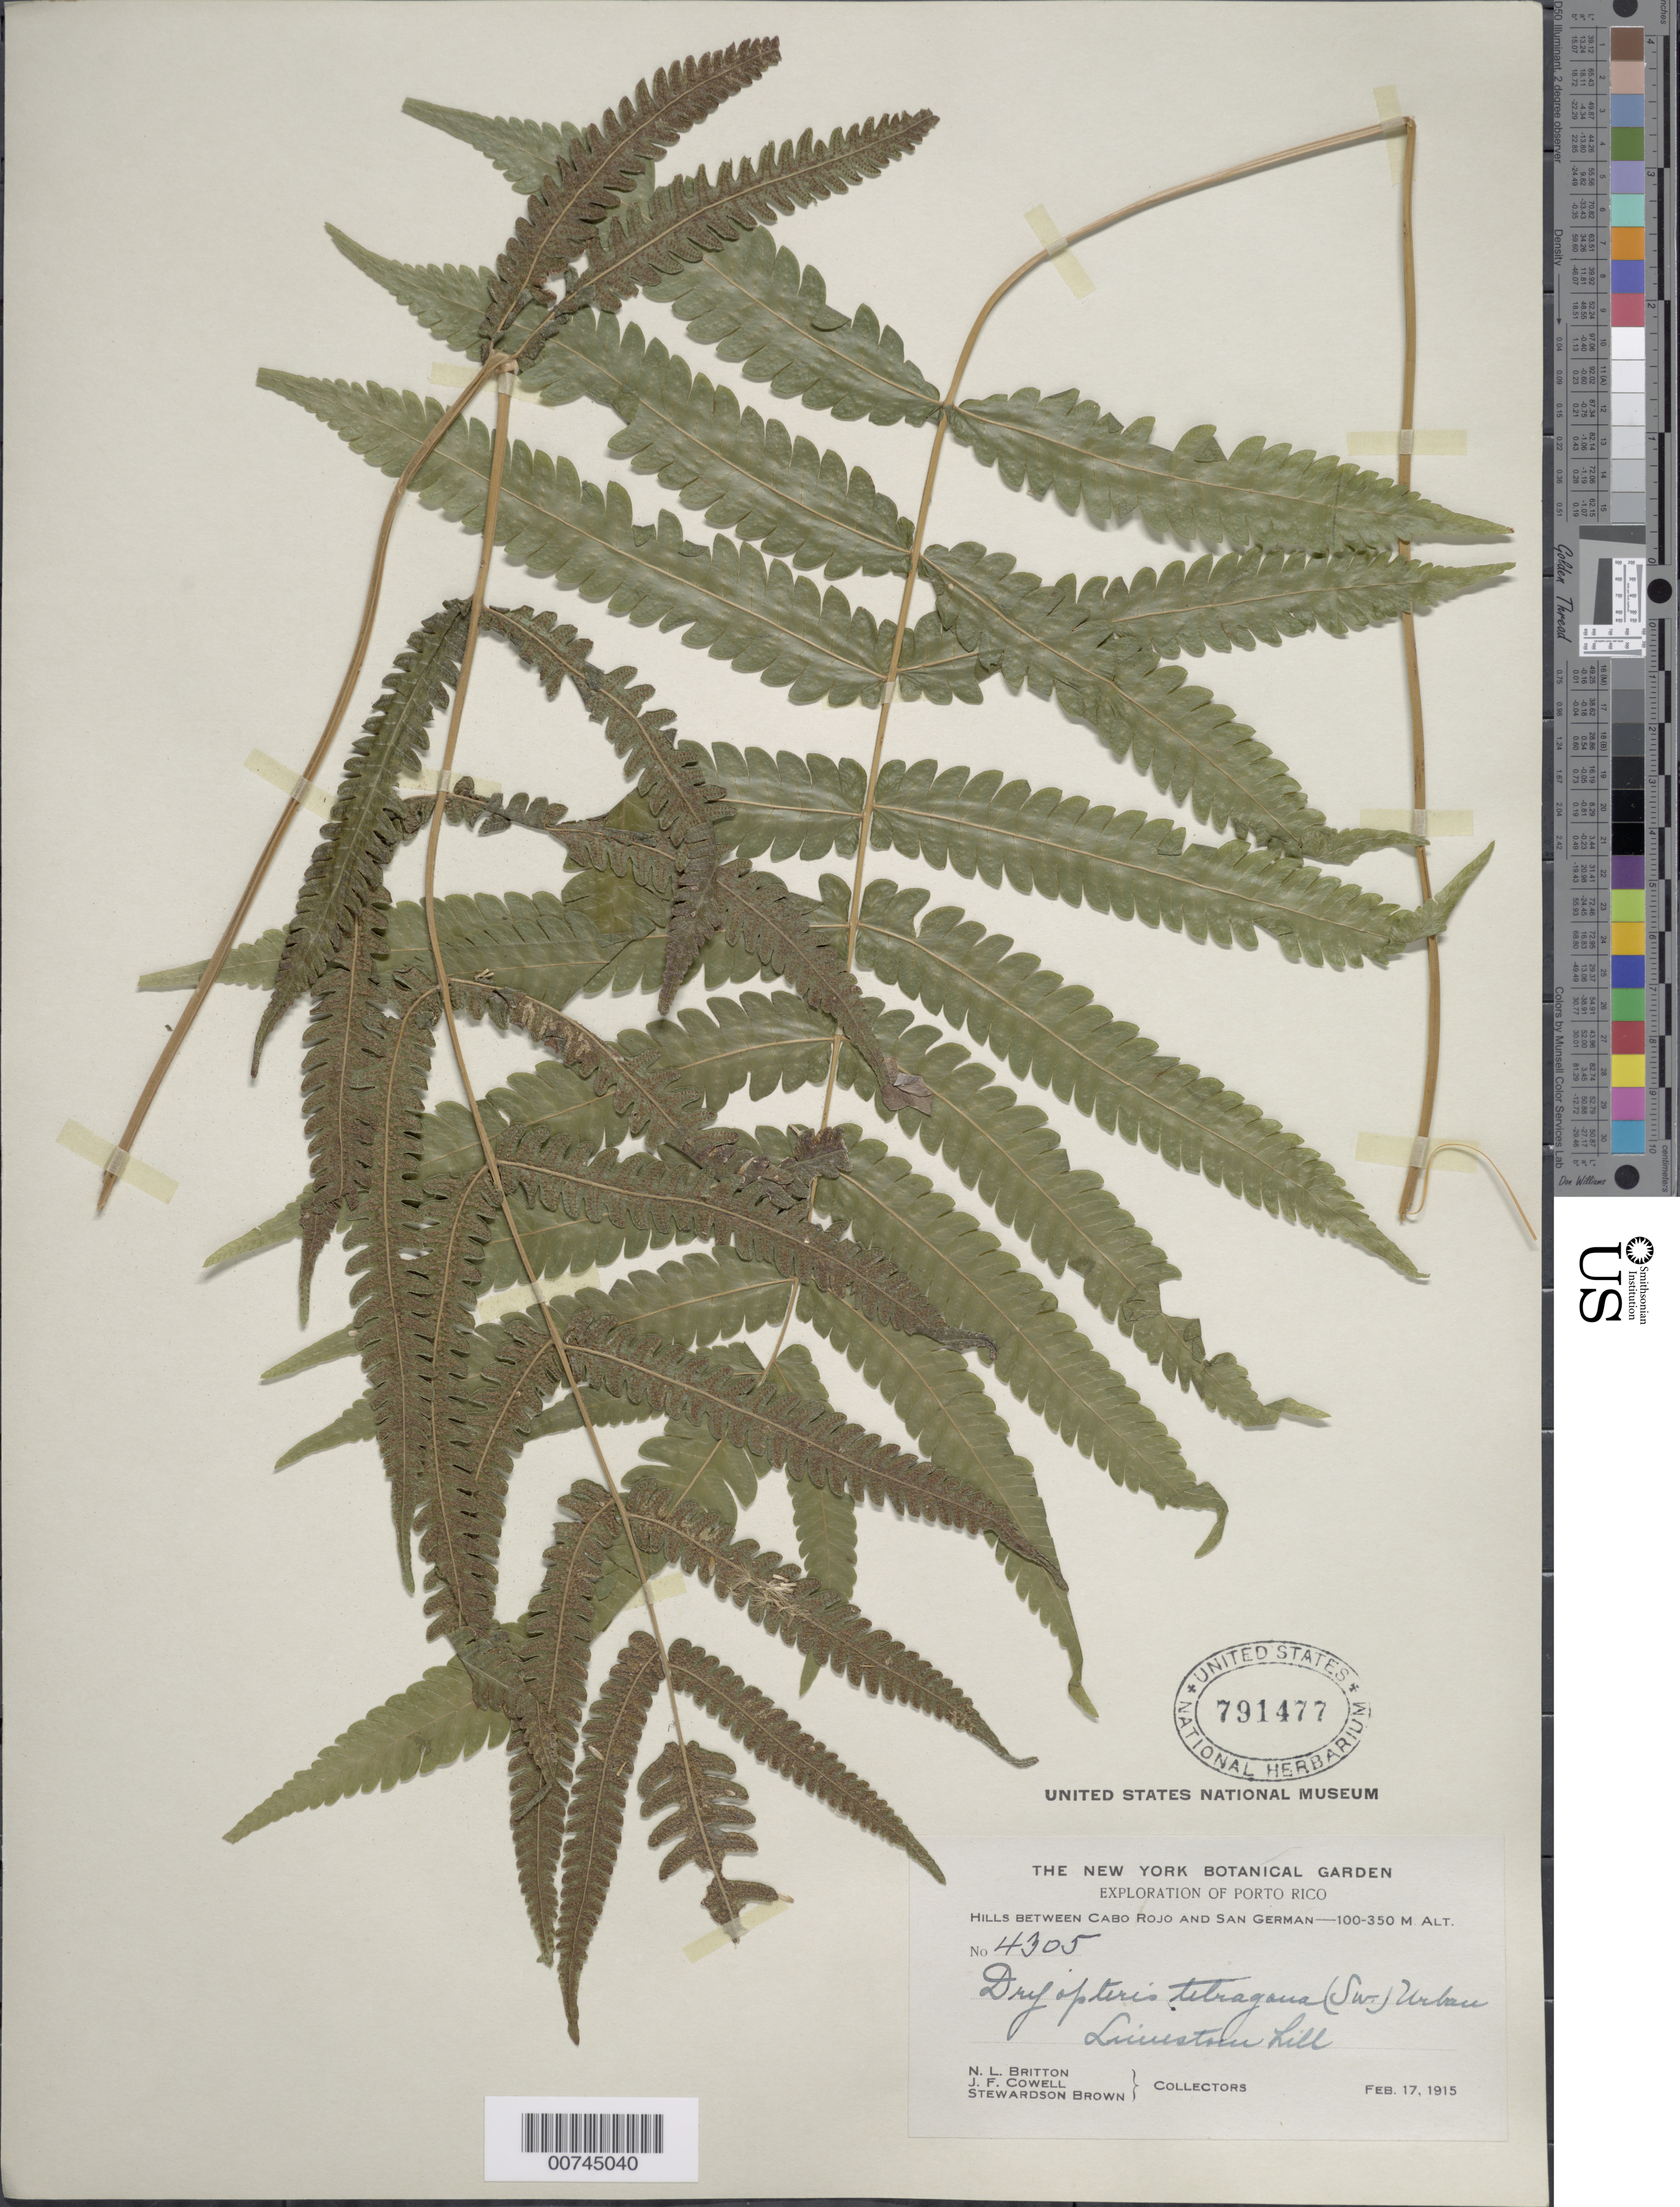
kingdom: Plantae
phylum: Tracheophyta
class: Polypodiopsida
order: Polypodiales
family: Thelypteridaceae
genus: Goniopteris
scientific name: Goniopteris subtetragona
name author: (Link) Vareschi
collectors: N. Britton, J. F. Cowell & S. Brown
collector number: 4305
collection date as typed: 17 Feb 1915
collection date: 1915-02-17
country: Puerto Rico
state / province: Cabo Rojo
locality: Hills between Cabo Rojo and San German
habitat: Limestone hill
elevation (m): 100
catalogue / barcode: US 791477